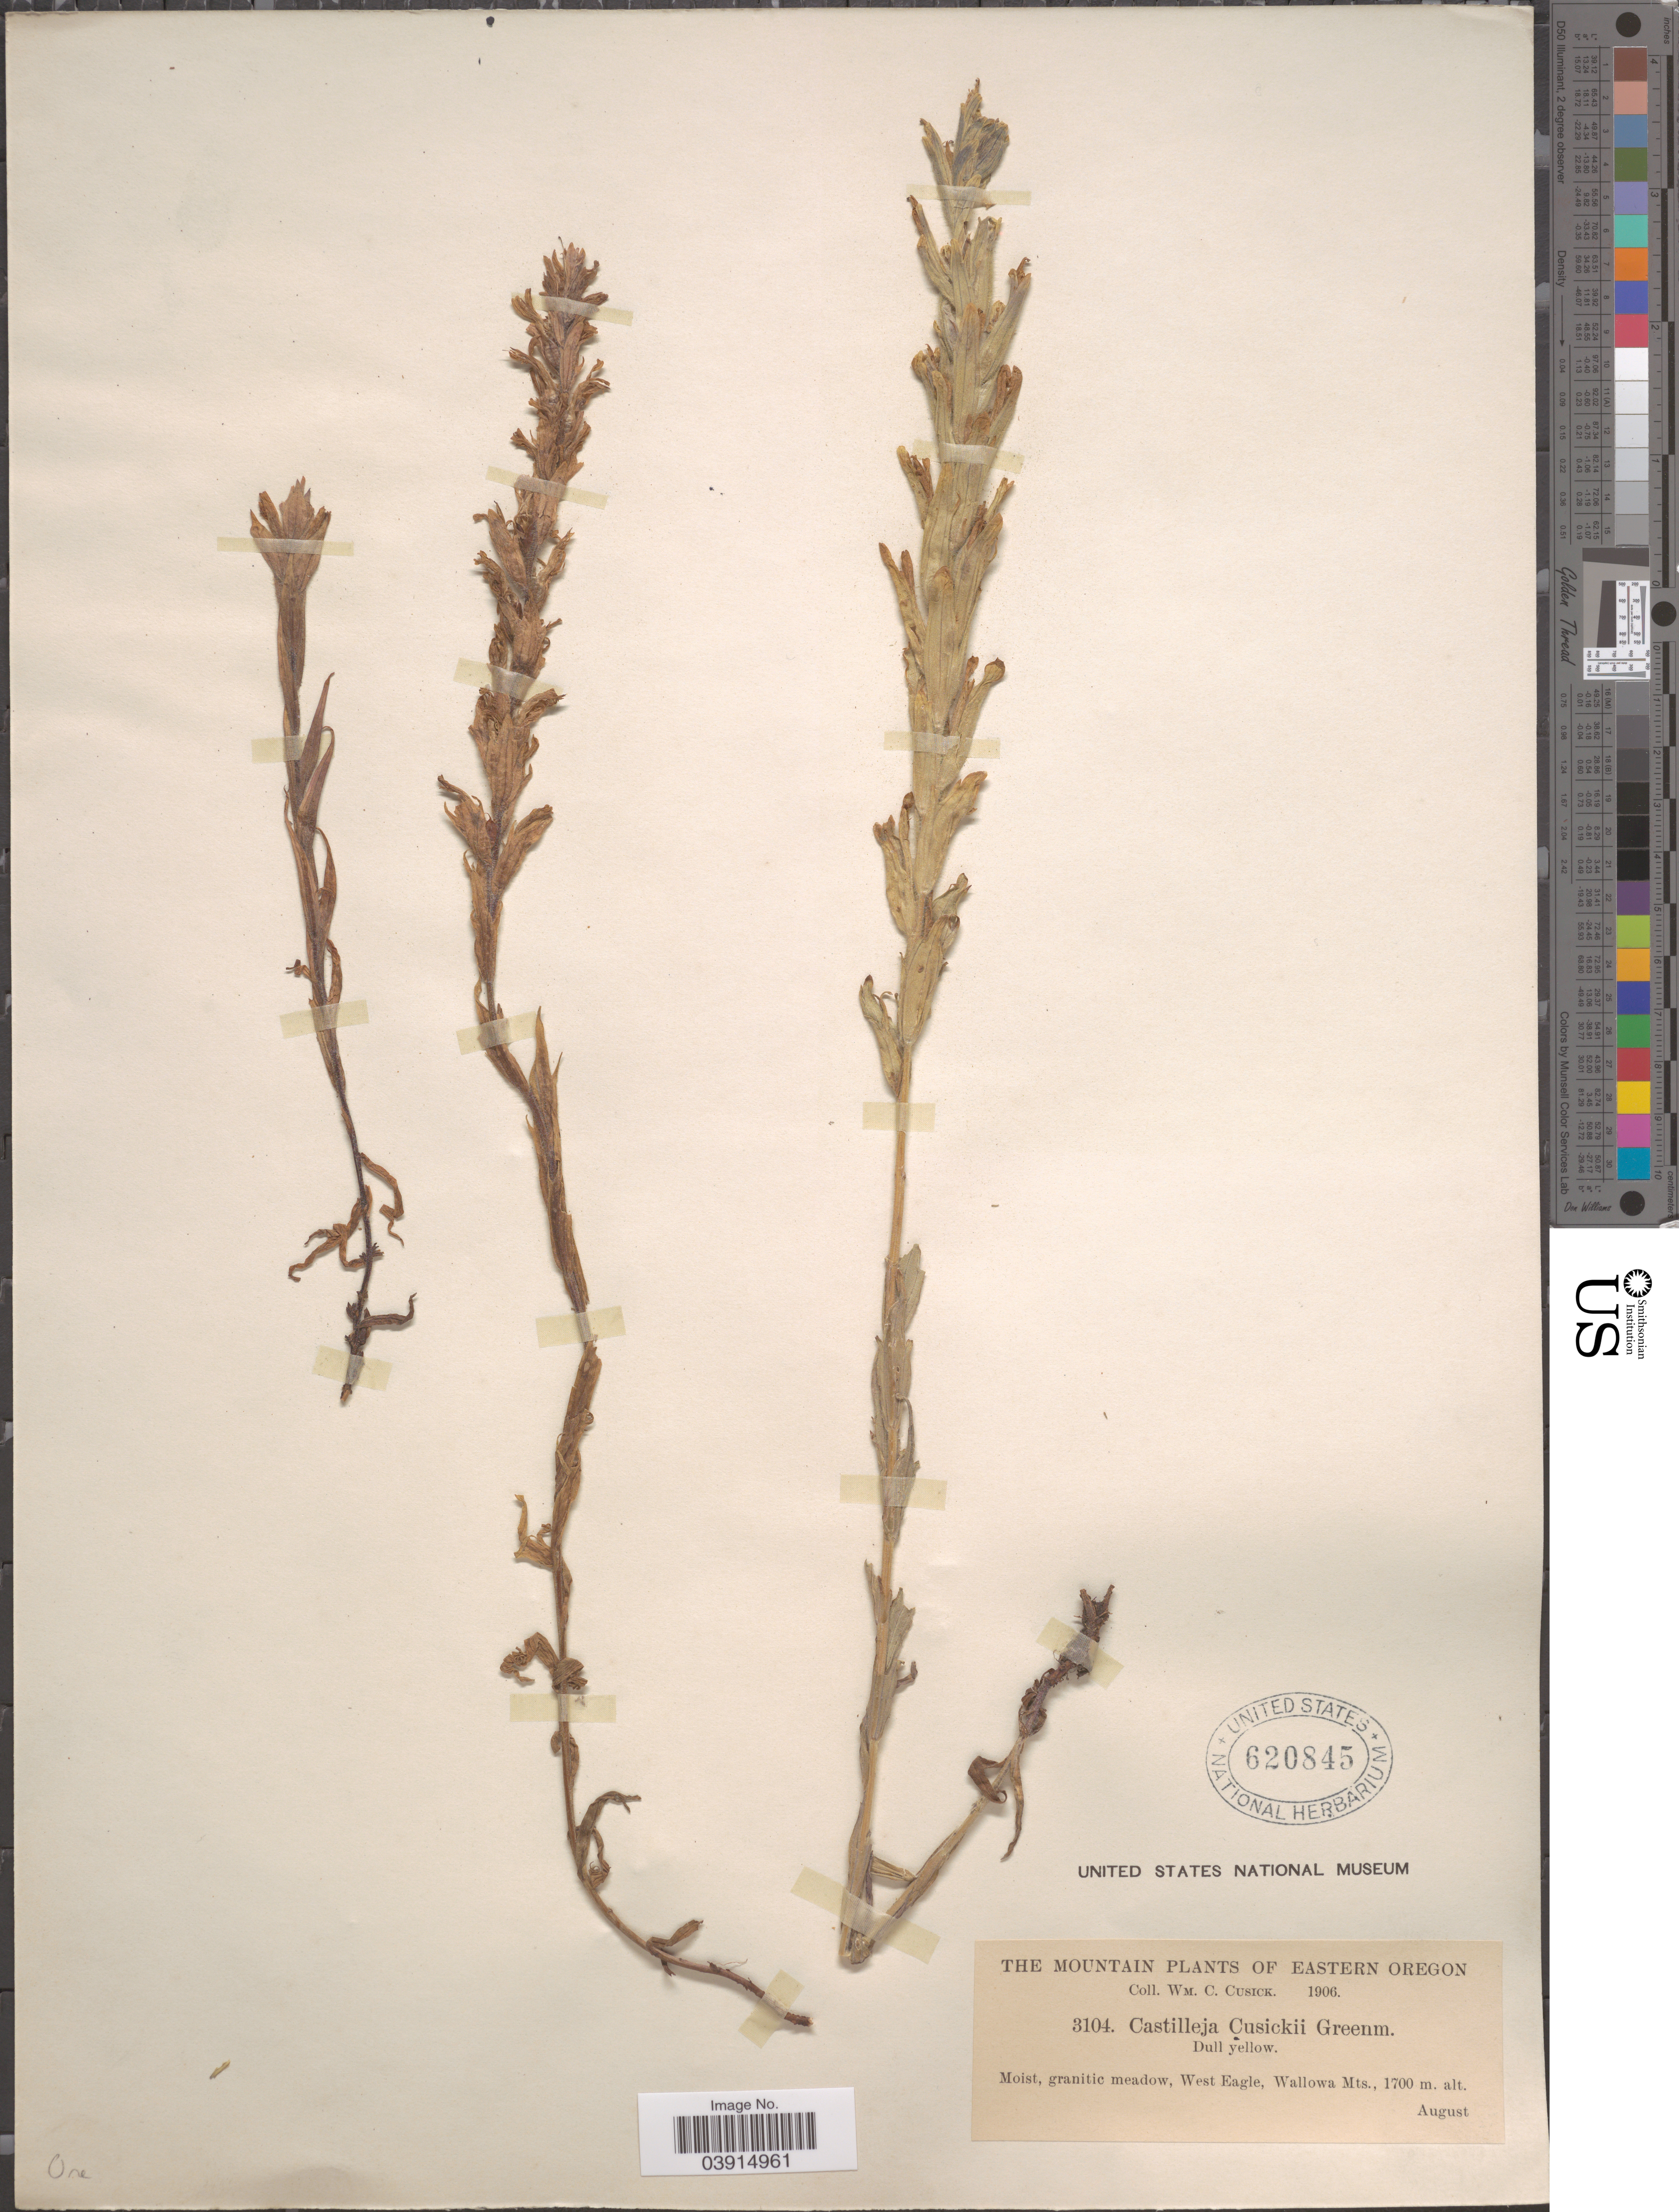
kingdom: Plantae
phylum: Tracheophyta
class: Magnoliopsida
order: Lamiales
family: Orobanchaceae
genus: Castilleja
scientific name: Castilleja sp.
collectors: W. C. Cusick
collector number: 3104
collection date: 1906-08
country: United States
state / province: Oregon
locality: The Mountain of Eastern Oregon. Moist, granitic meadow, West Eagle, Wallowa Mts.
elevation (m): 1700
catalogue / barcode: US 620845